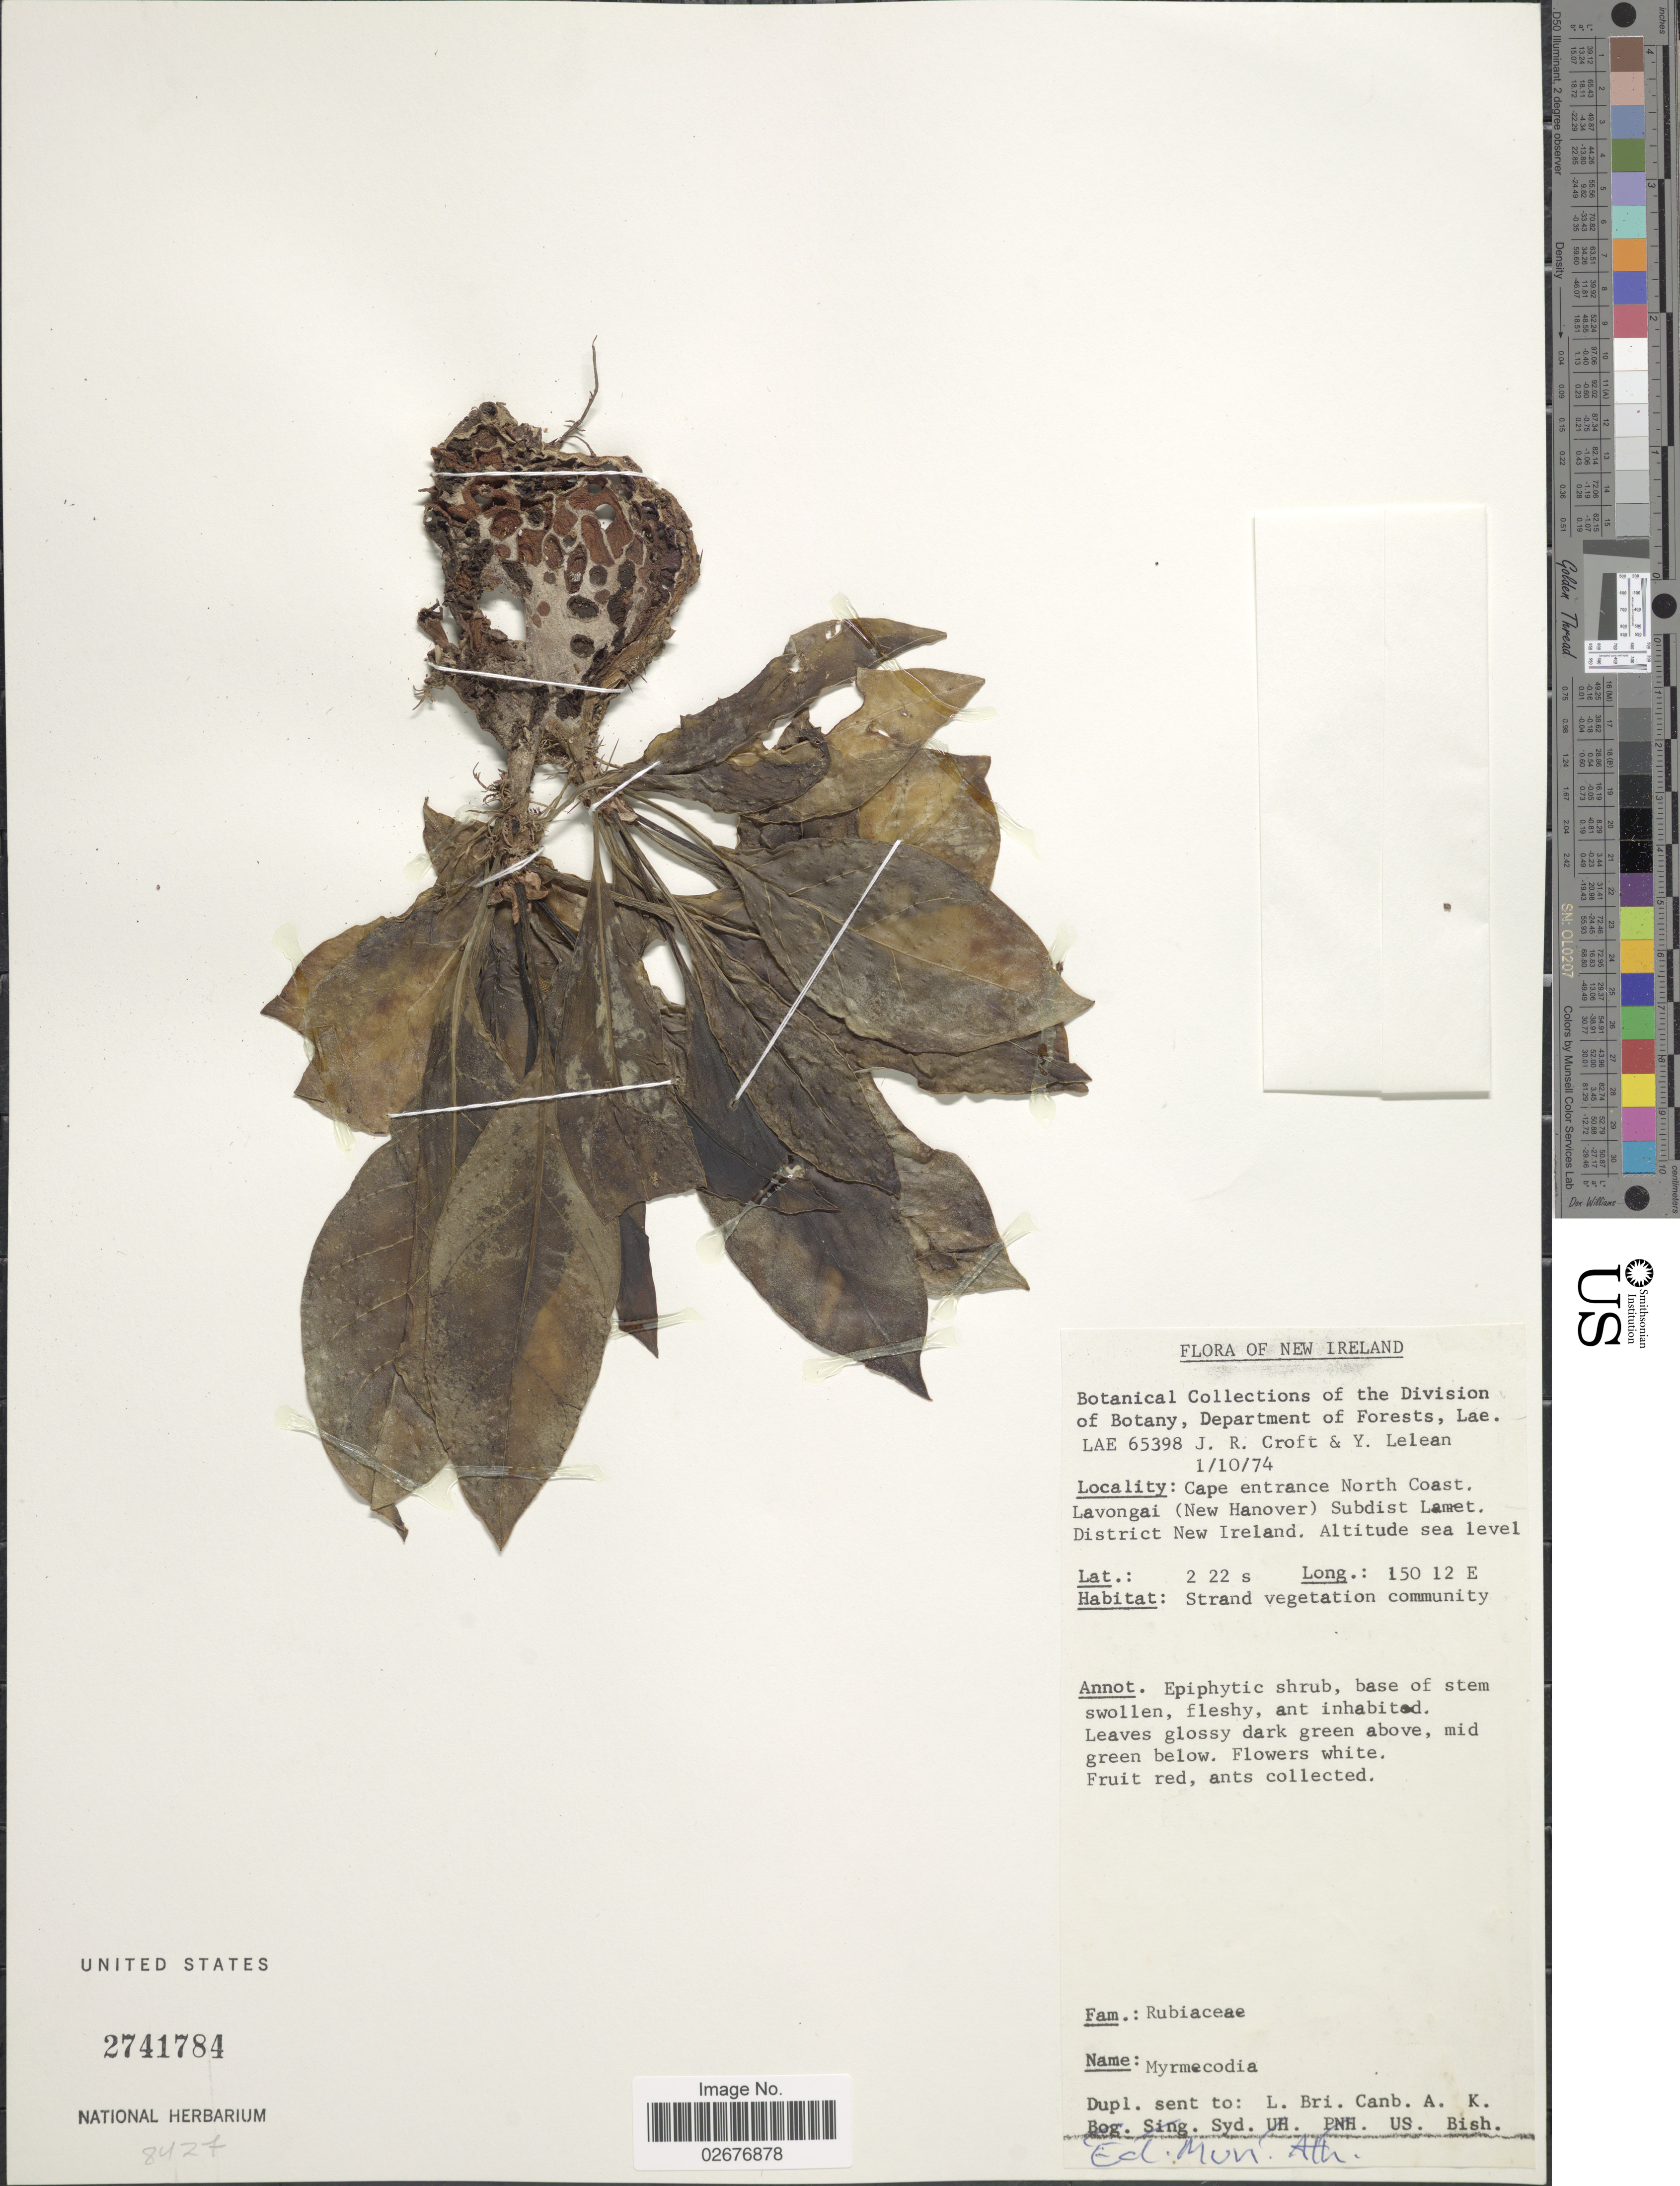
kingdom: Plantae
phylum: Tracheophyta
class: Magnoliopsida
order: Gentianales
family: Rubiaceae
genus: Myrmecodia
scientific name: Myrmecodia sp.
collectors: J. R. Croft & Y. Lelean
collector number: LAE65398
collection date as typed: Transcribed d/m/y: 1/10/74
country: Papua New Guinea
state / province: New Ireland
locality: Cape entrance North Coast, Lavongai (New Hanover) Subdist. Lamet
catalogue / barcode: US 2741784